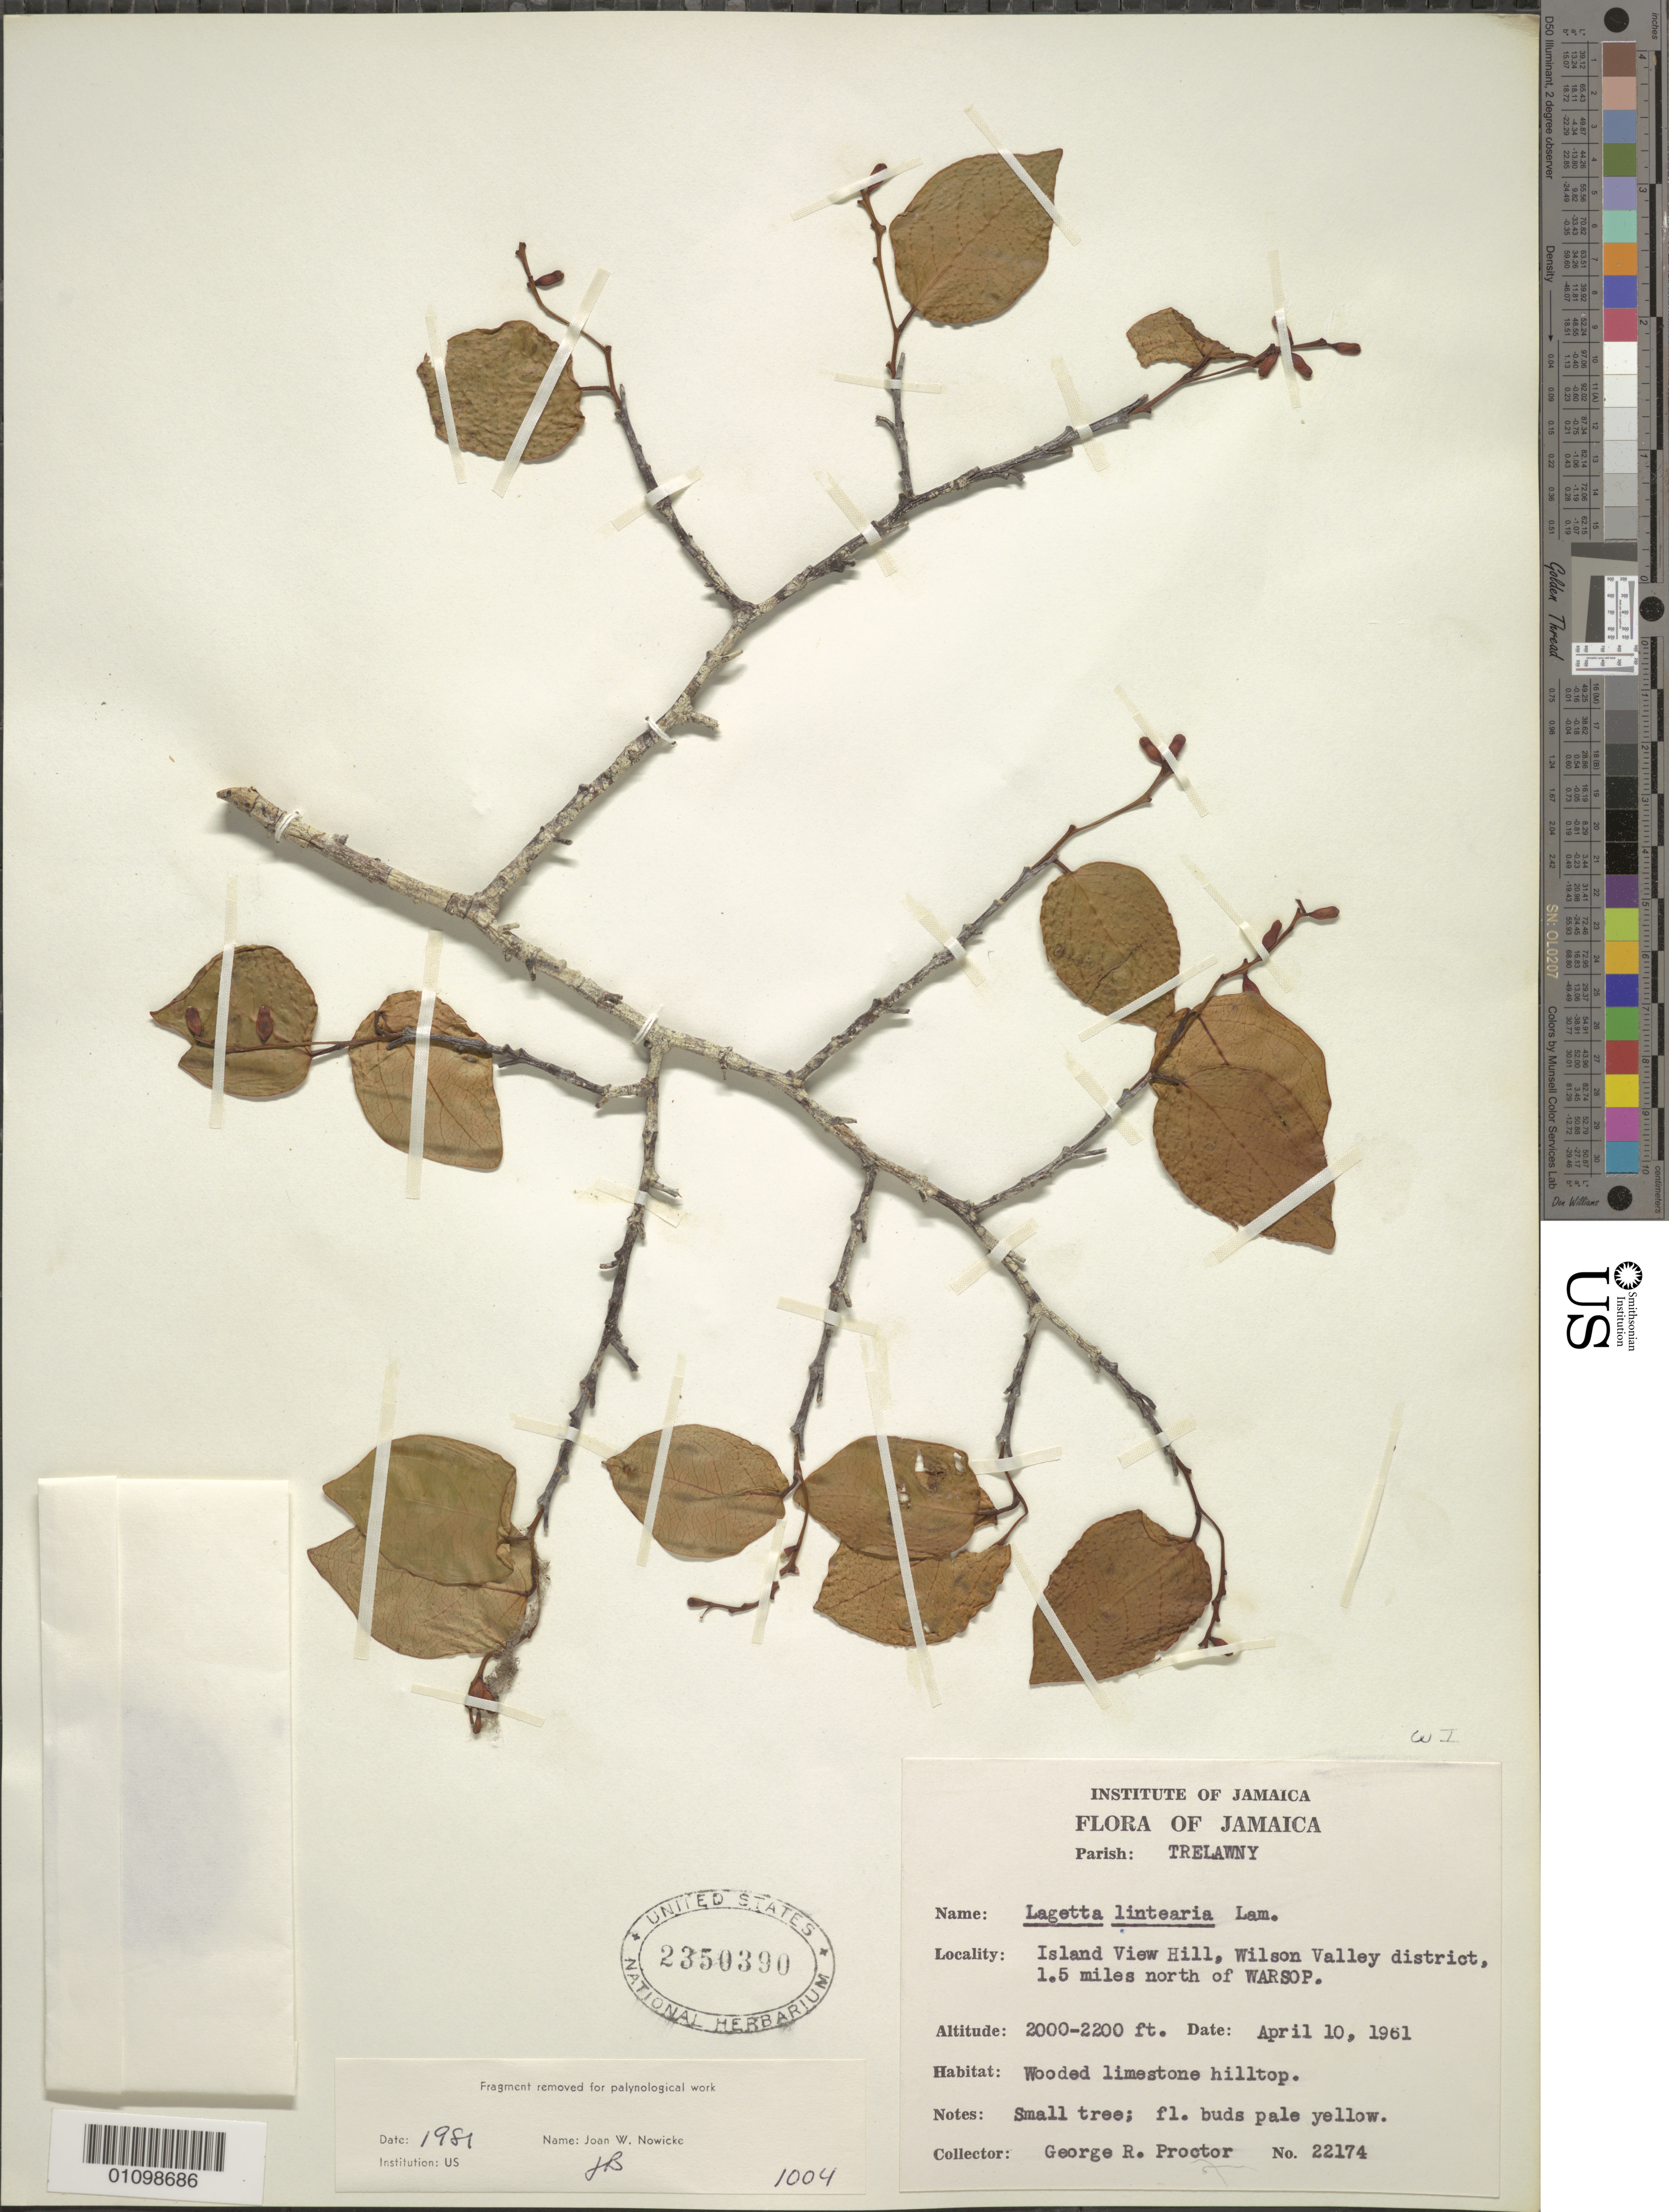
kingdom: Plantae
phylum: Tracheophyta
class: Magnoliopsida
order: Malvales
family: Thymelaeaceae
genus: Lagetta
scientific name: Lagetta lagetto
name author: (Sw.) Nash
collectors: G. R. Proctor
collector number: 22174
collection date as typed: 10 Apr 1961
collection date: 1961-04-10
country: Jamaica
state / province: Trelawny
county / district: Wilson Valley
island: Jamaica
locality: Island View Hill. 1.5 miles N of WARSOP. Wooded limestone hill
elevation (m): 610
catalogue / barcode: US 2350390